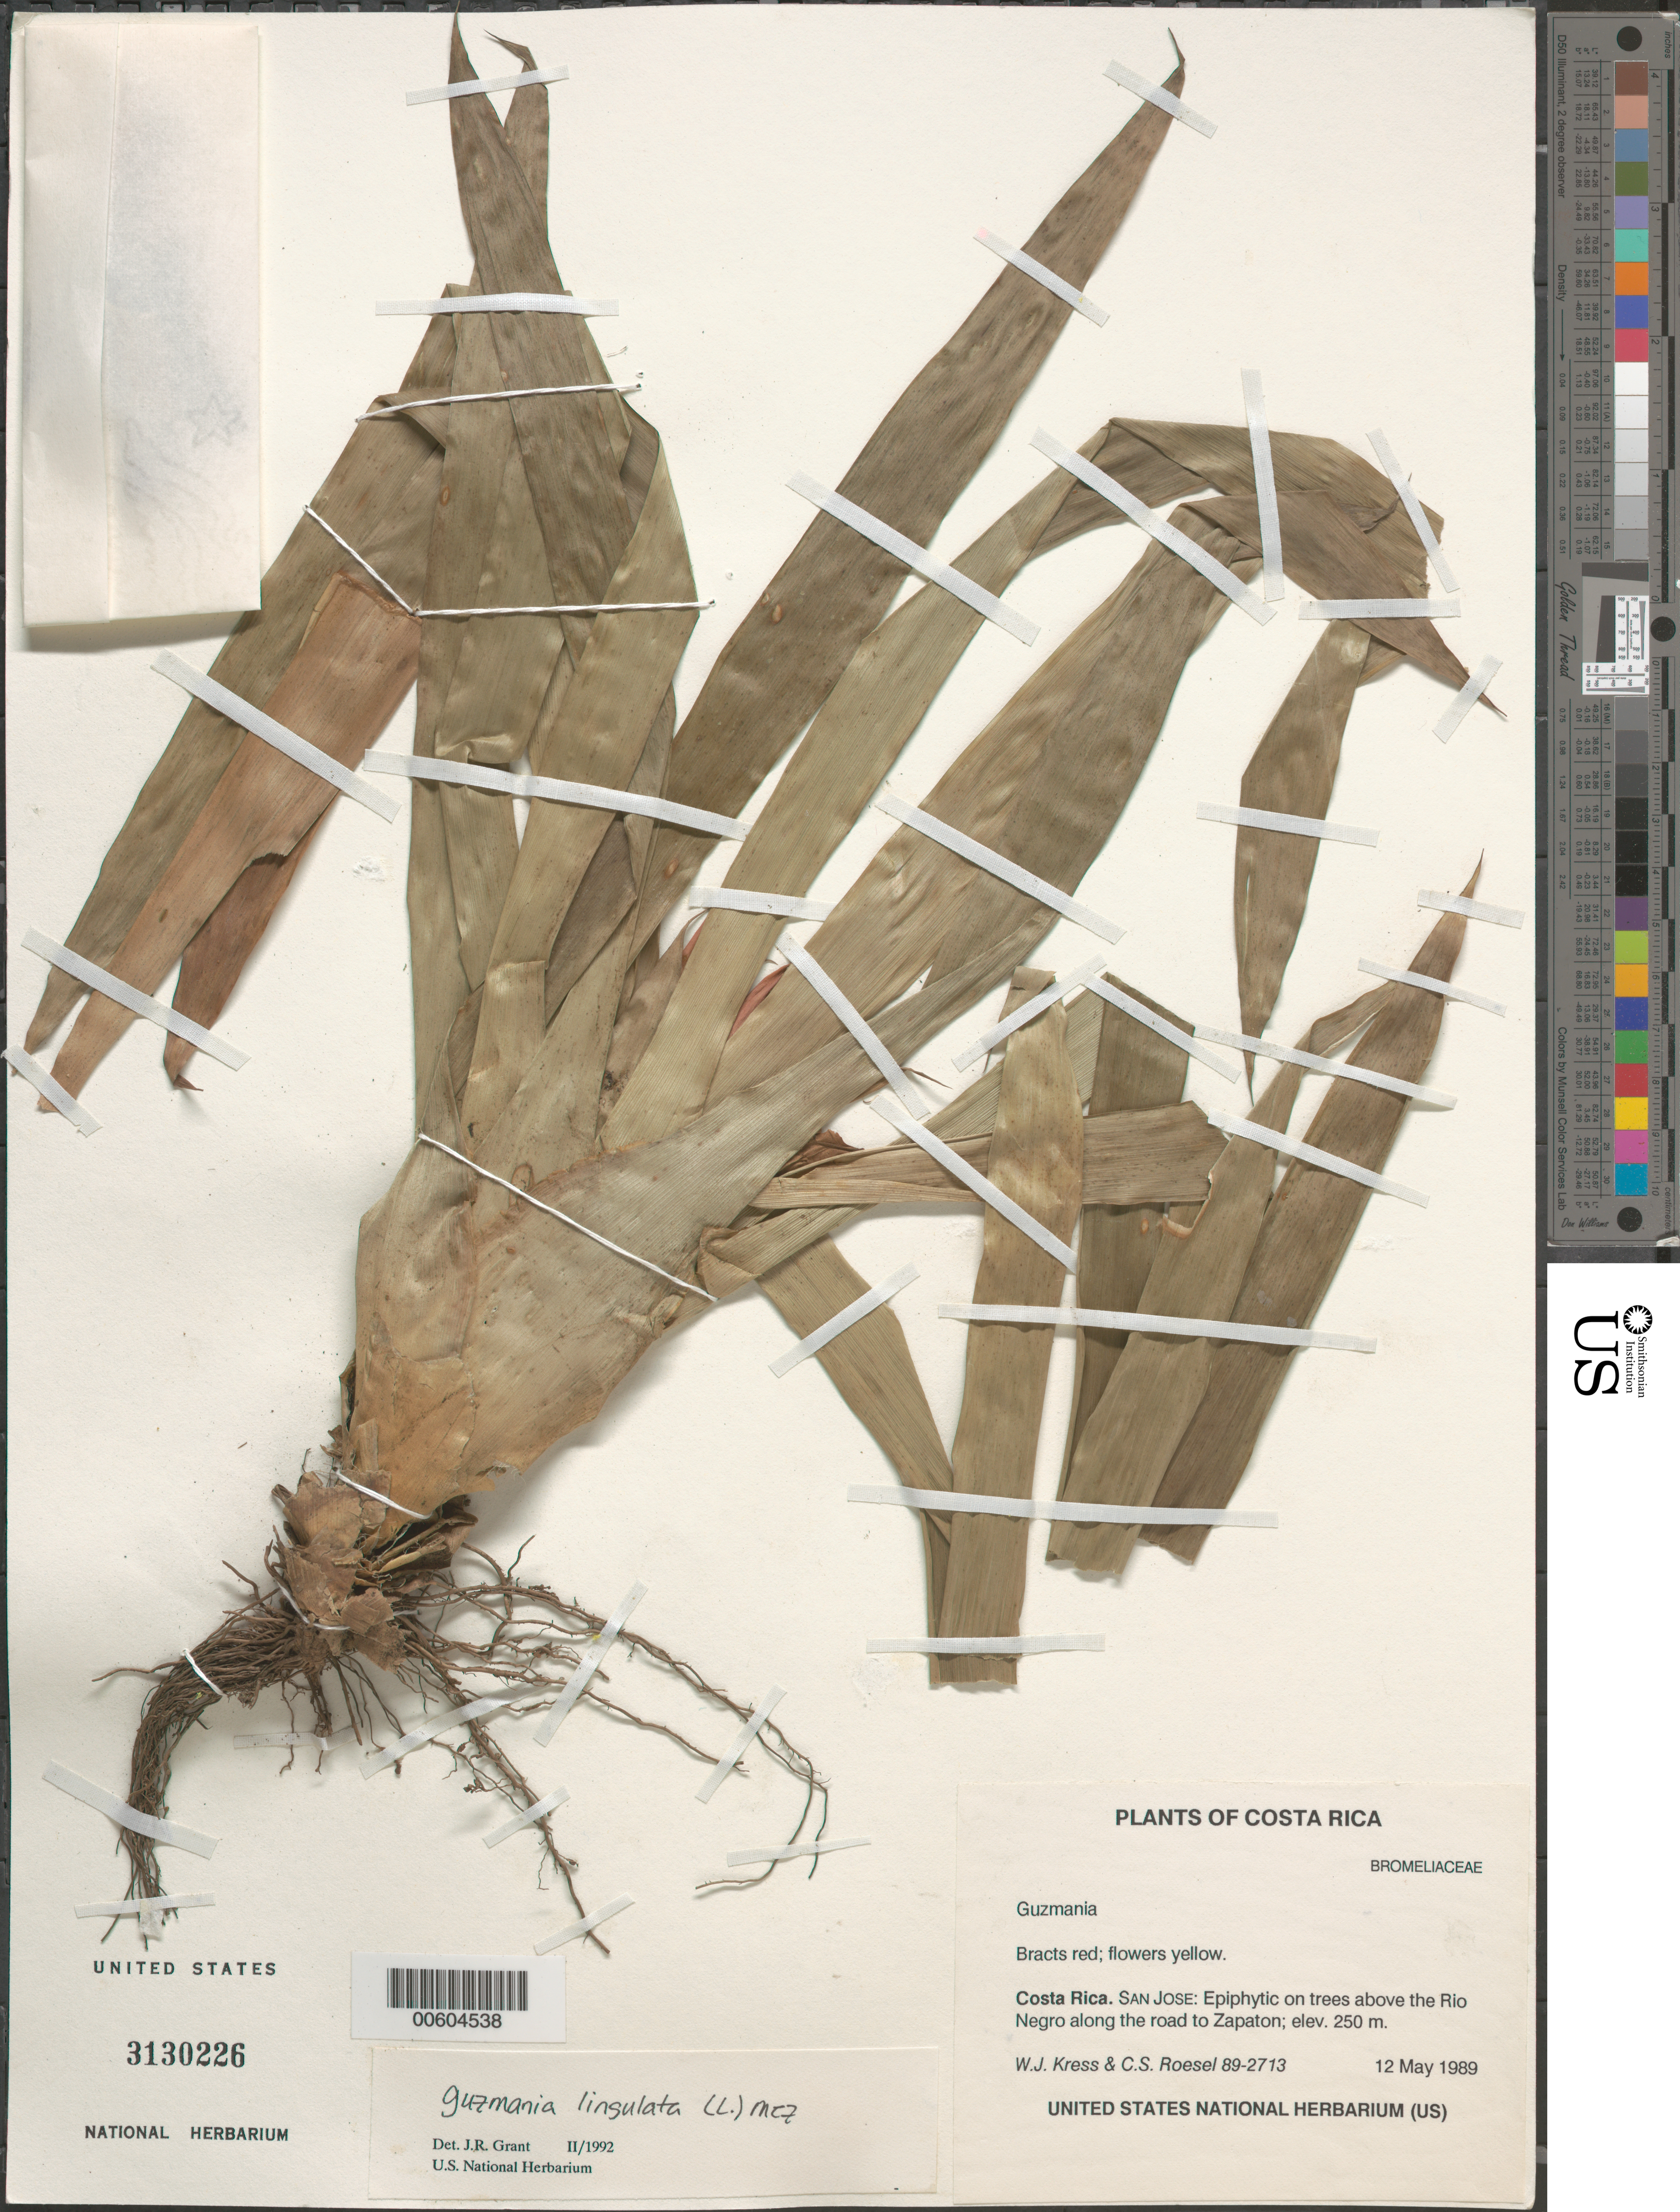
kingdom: Plantae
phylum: Tracheophyta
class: Liliopsida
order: Poales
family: Bromeliaceae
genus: Guzmania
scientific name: Guzmania lingulata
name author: (L.) Mez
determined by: Grant, J. R., (SWITZERLAND)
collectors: W. J. Kress & C. S. Roesel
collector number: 89-2713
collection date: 1989-05-12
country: Costa Rica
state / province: San Jose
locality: Epiphytic on trees above the Rio Negro along the road to Zapaton.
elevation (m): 250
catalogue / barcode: US 3130226